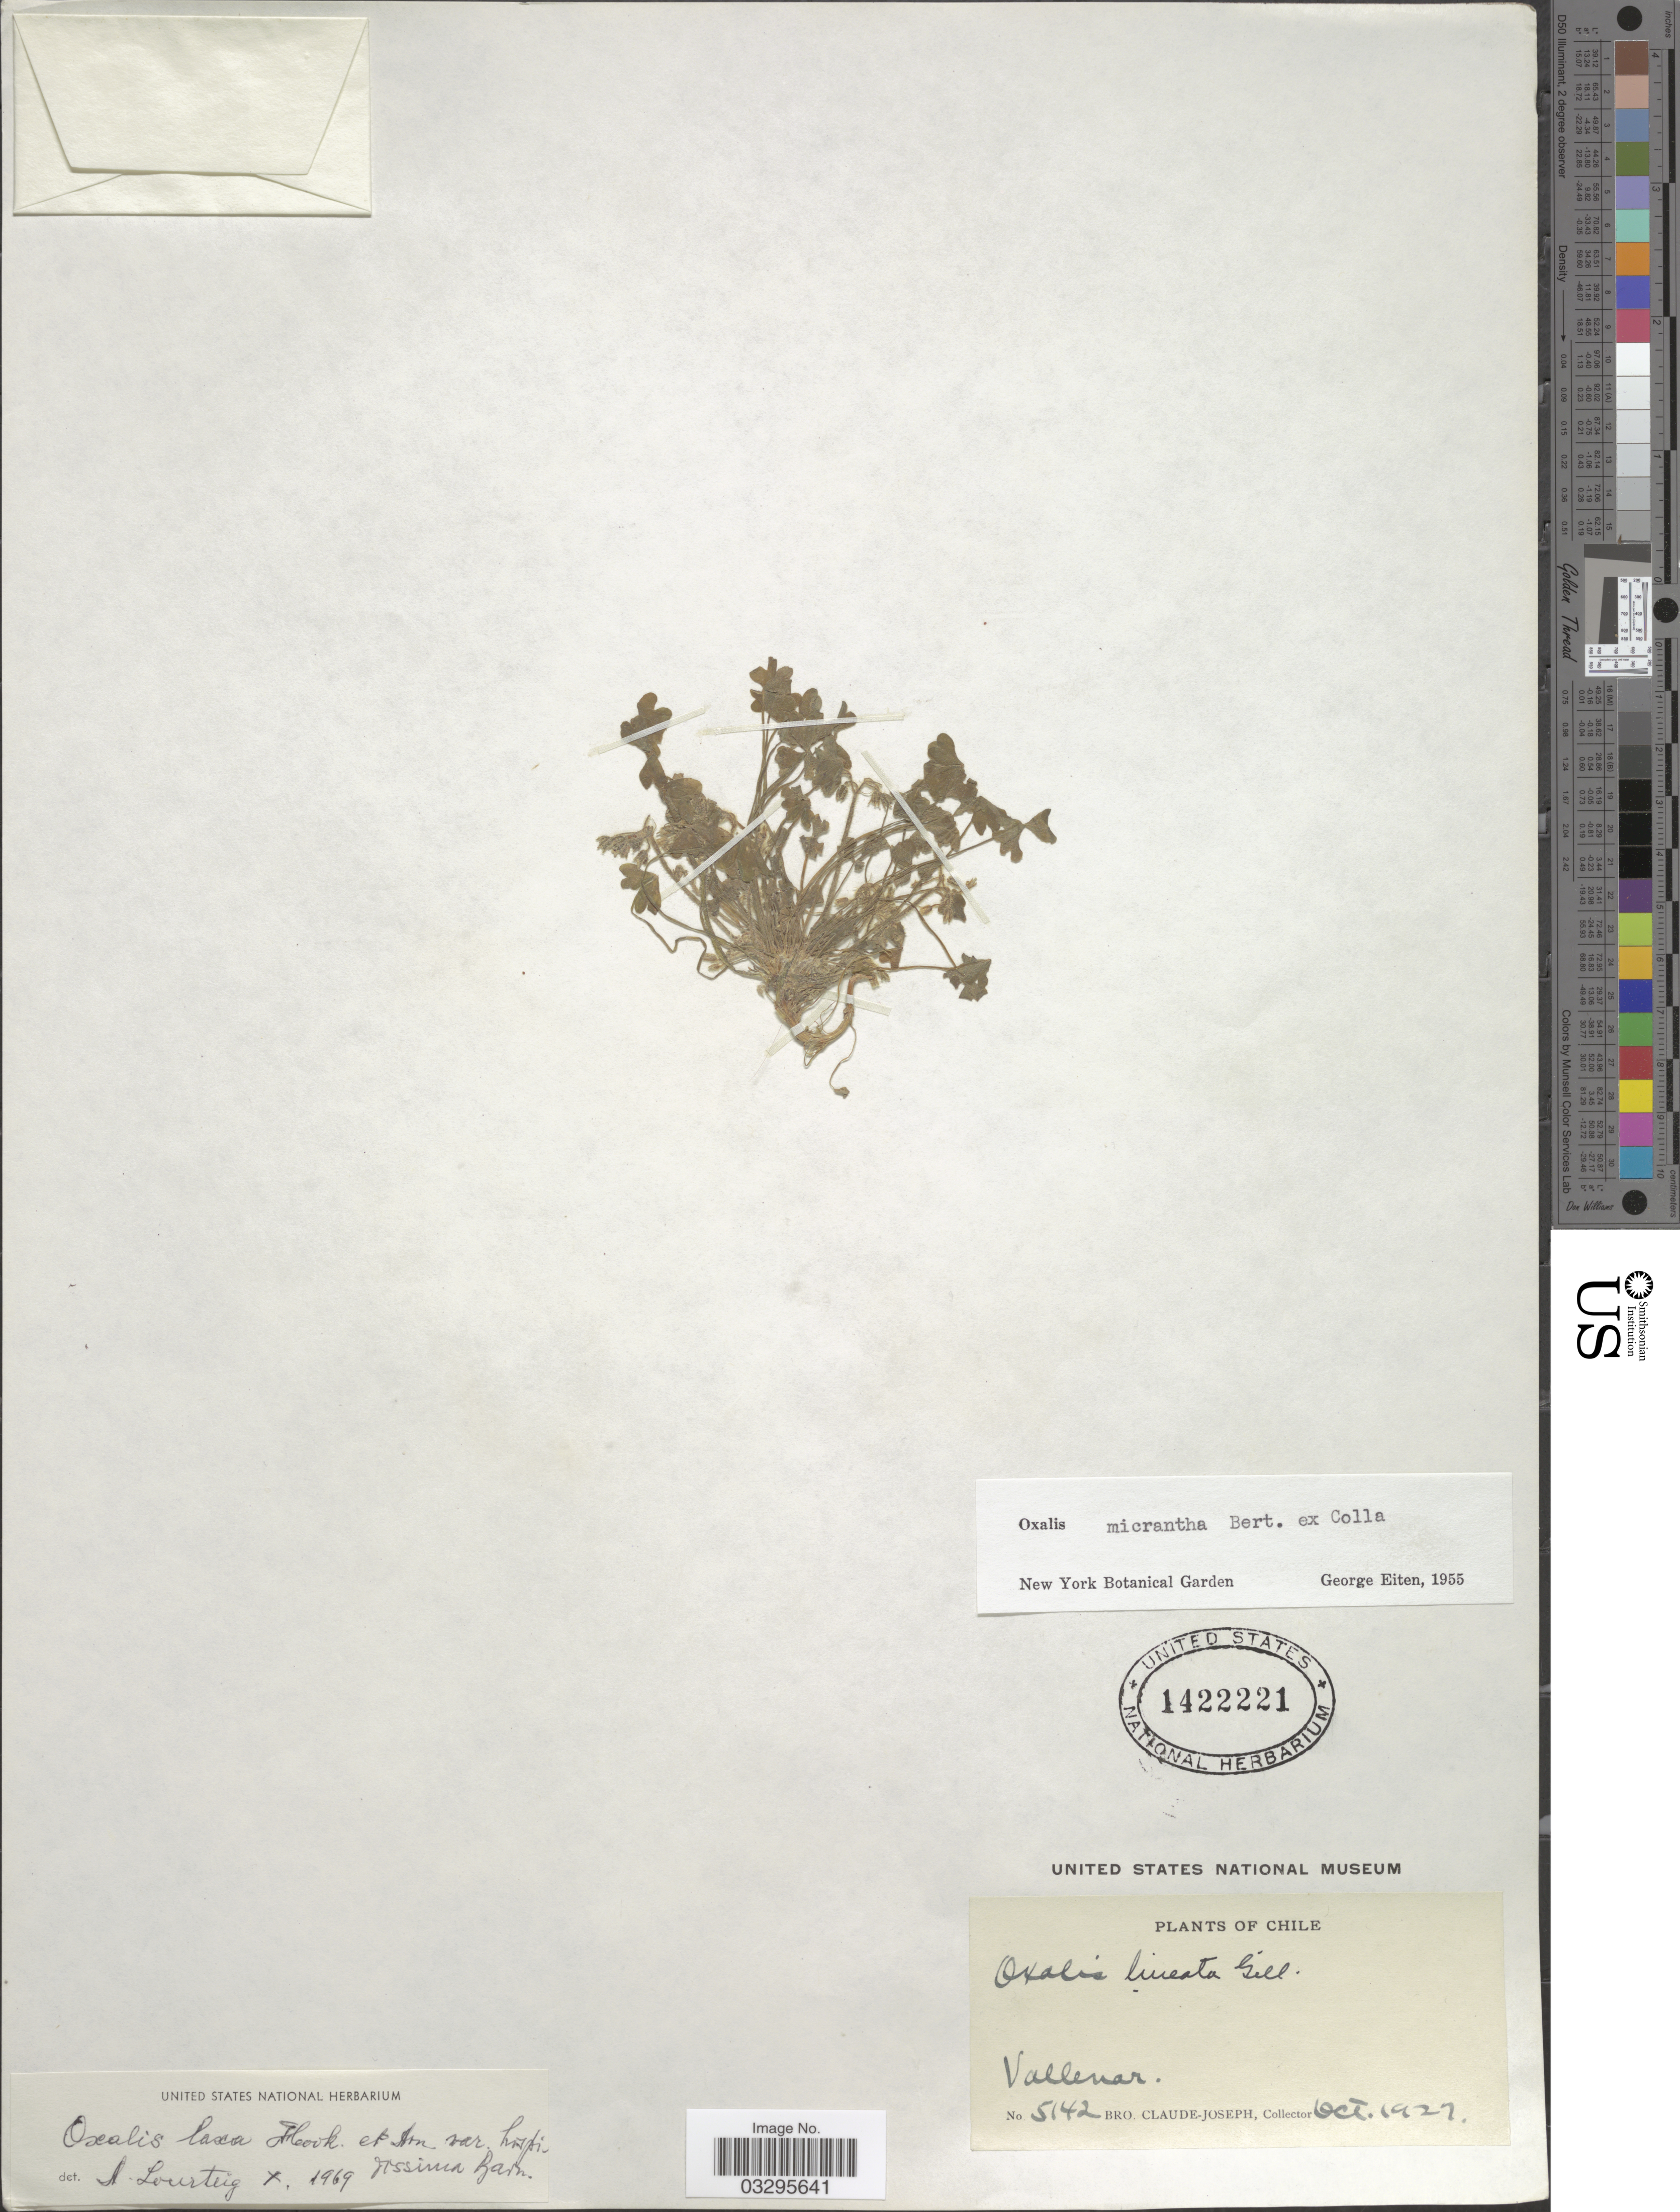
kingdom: Plantae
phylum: Tracheophyta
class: Magnoliopsida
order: Oxalidales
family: Oxalidaceae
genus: Oxalis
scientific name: Oxalis laxa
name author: Hook. & Arn.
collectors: Bro. Claude-Joseph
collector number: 5142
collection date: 1927-10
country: Chile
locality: Vallenar.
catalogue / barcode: US 1422221